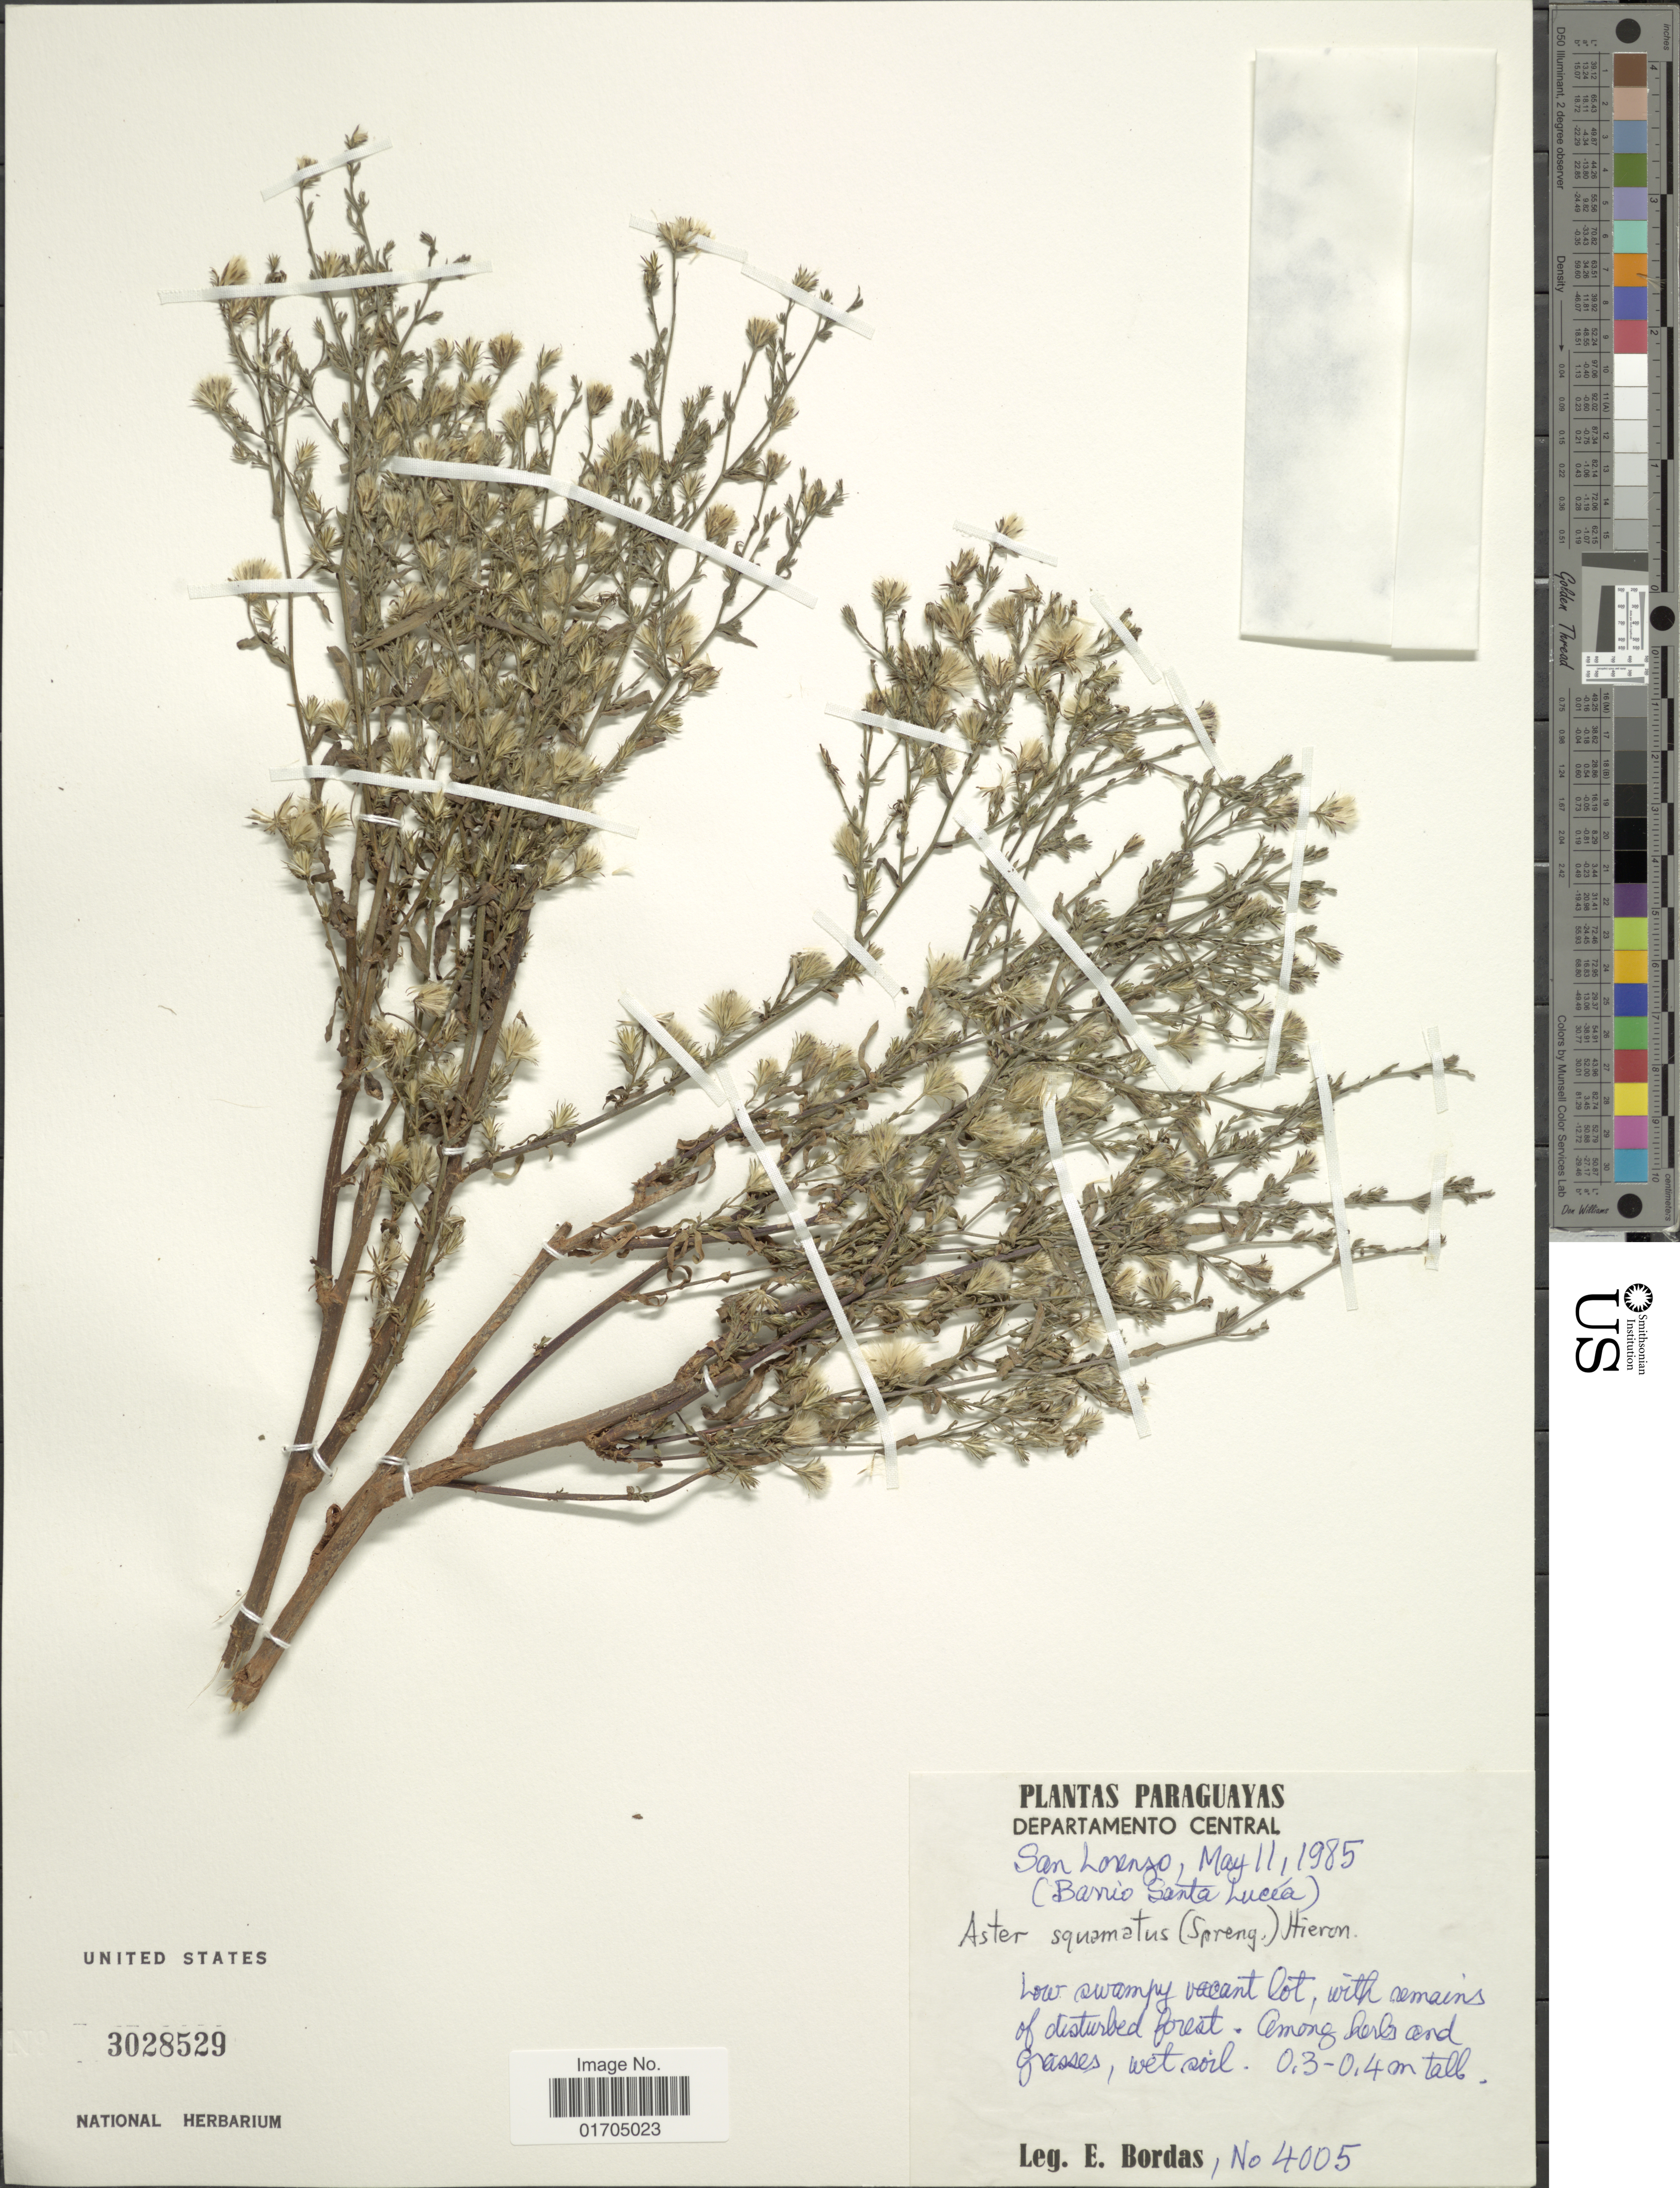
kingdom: Plantae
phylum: Tracheophyta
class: Magnoliopsida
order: Asterales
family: Asteraceae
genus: Symphyotrichum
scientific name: Symphyotrichum squamatum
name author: (Spreng.) G.L. Nesom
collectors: E. Bordas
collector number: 4005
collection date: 1985-05-11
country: Paraguay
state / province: Central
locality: Departamento Central, San Lorenzo, (Barrio Santa Lucía)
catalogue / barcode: US 3028529